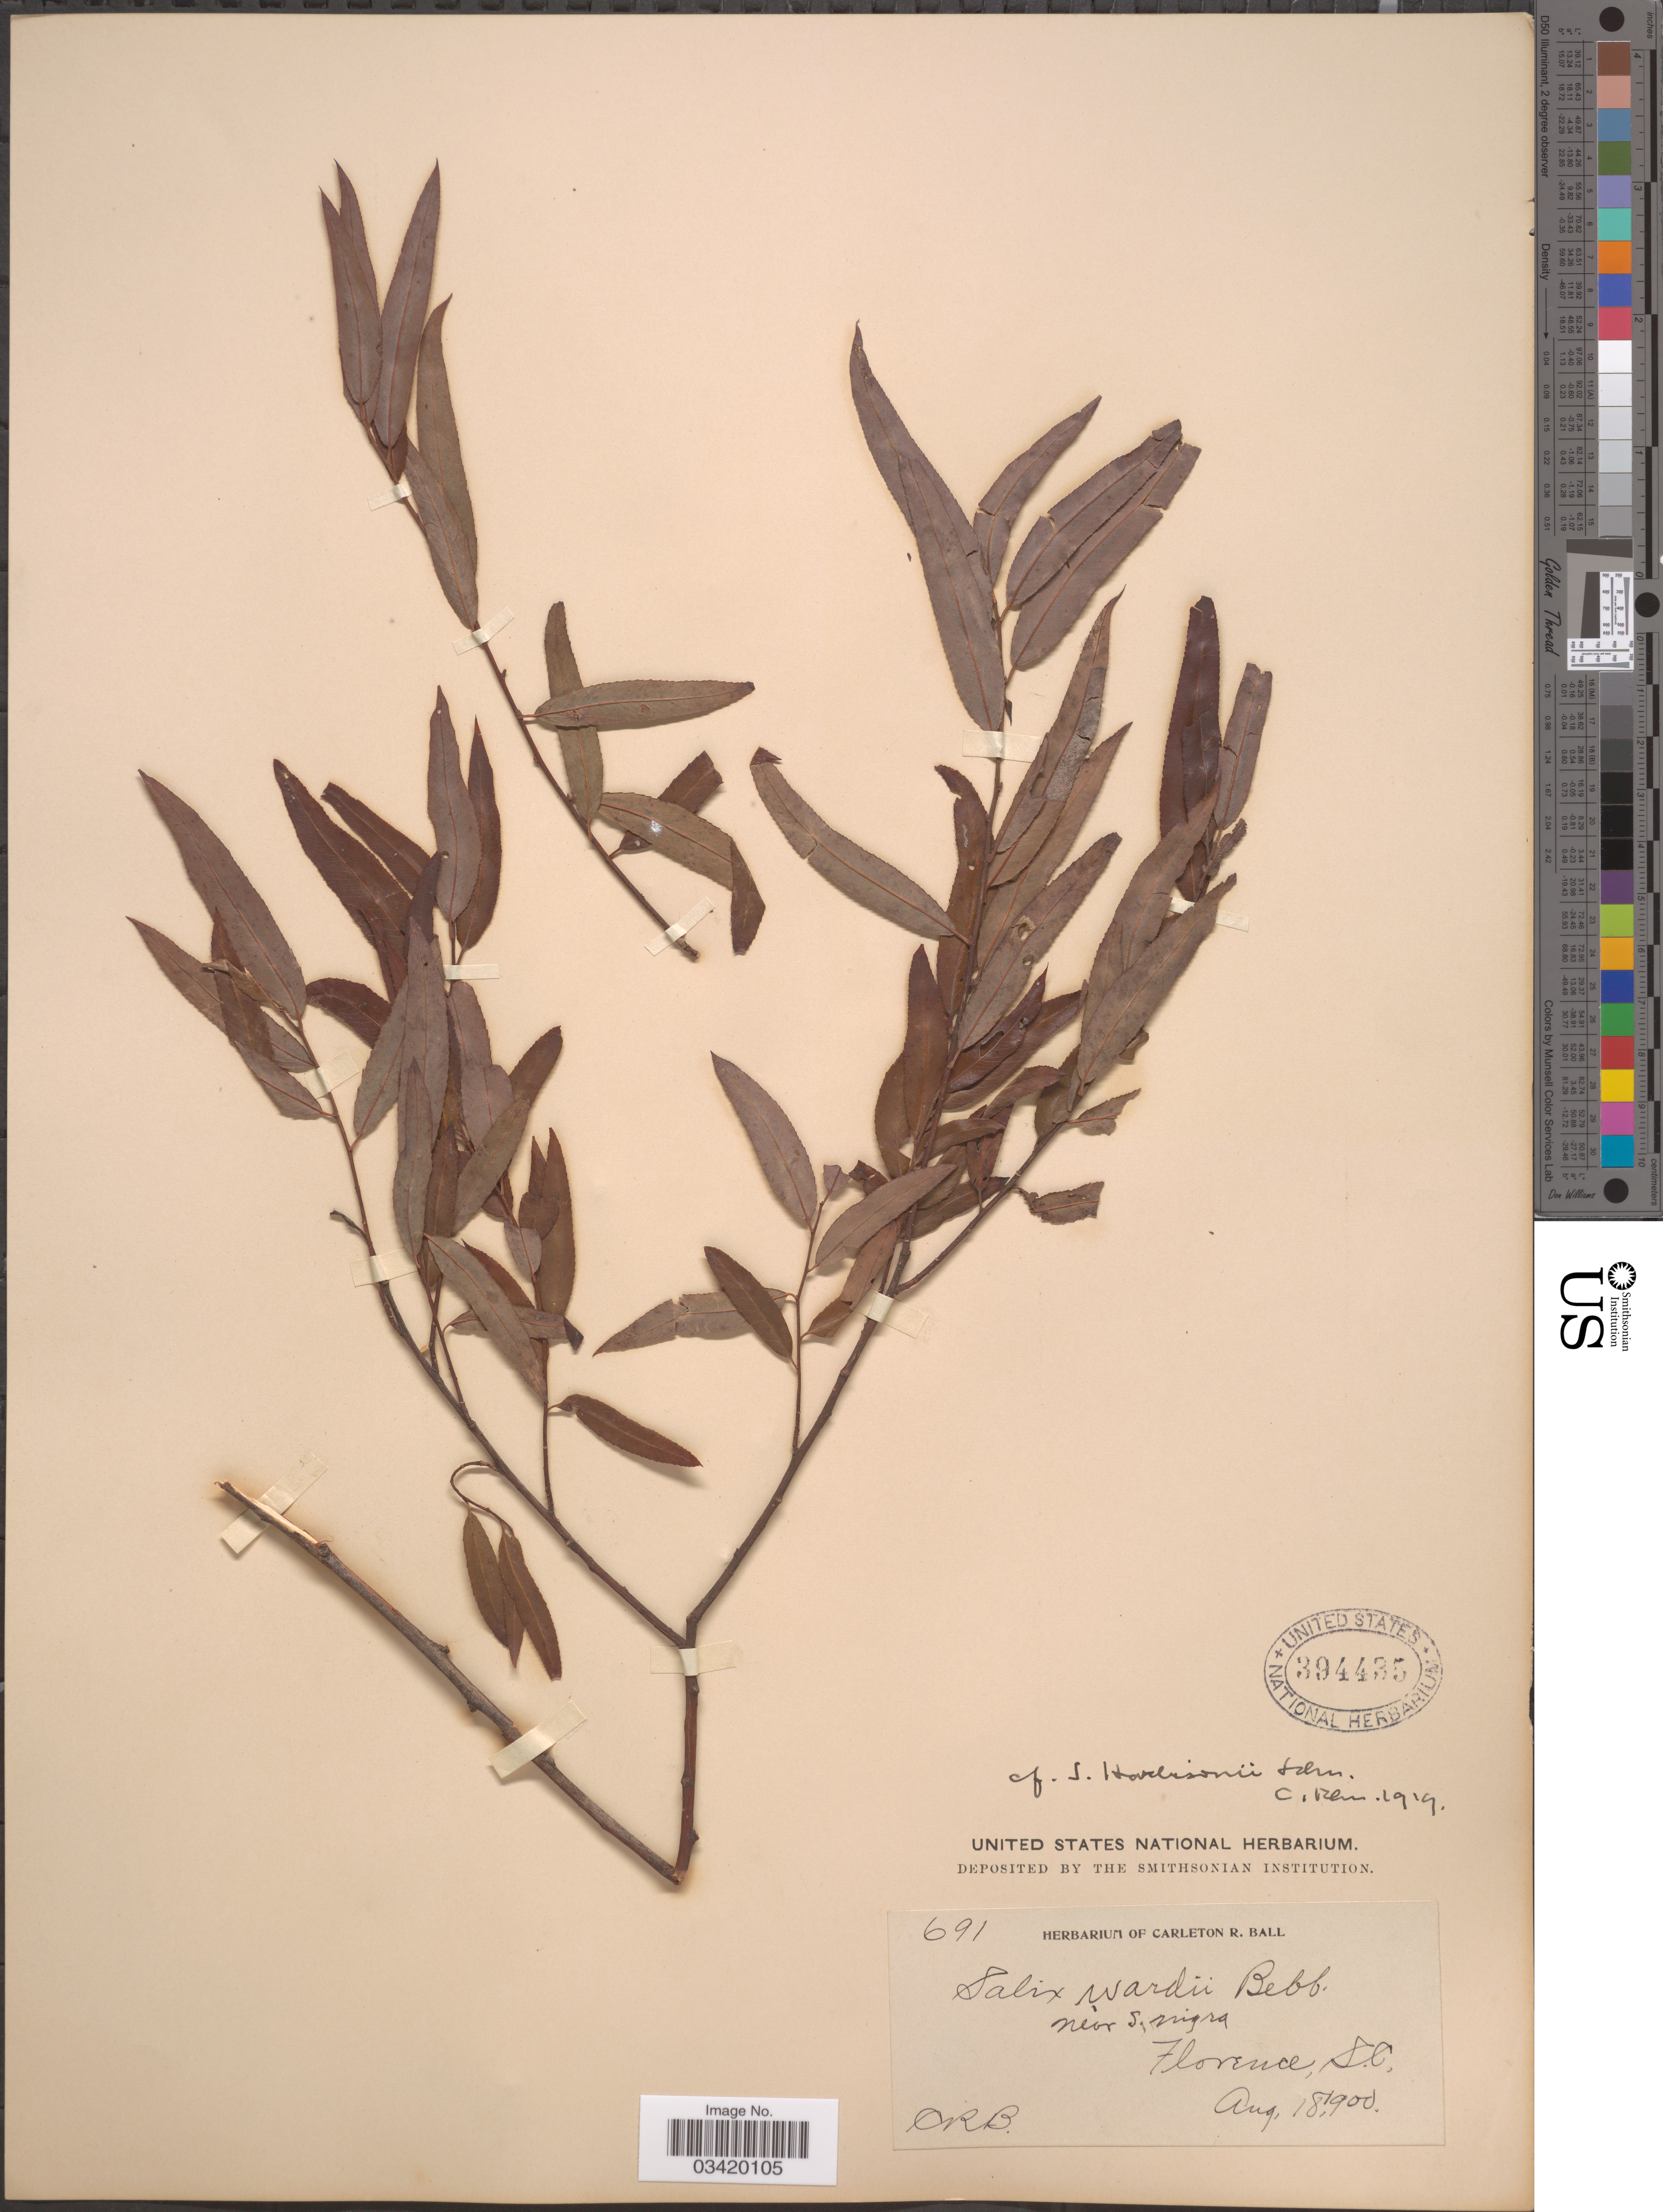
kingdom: Plantae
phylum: Tracheophyta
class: Magnoliopsida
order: Malpighiales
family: Salicaceae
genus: Salix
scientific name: Salix caroliniana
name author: Michx.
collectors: C. R. Ball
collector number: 691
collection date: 1900-08-18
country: United States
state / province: South Carolina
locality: Florence.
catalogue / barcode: US 394435